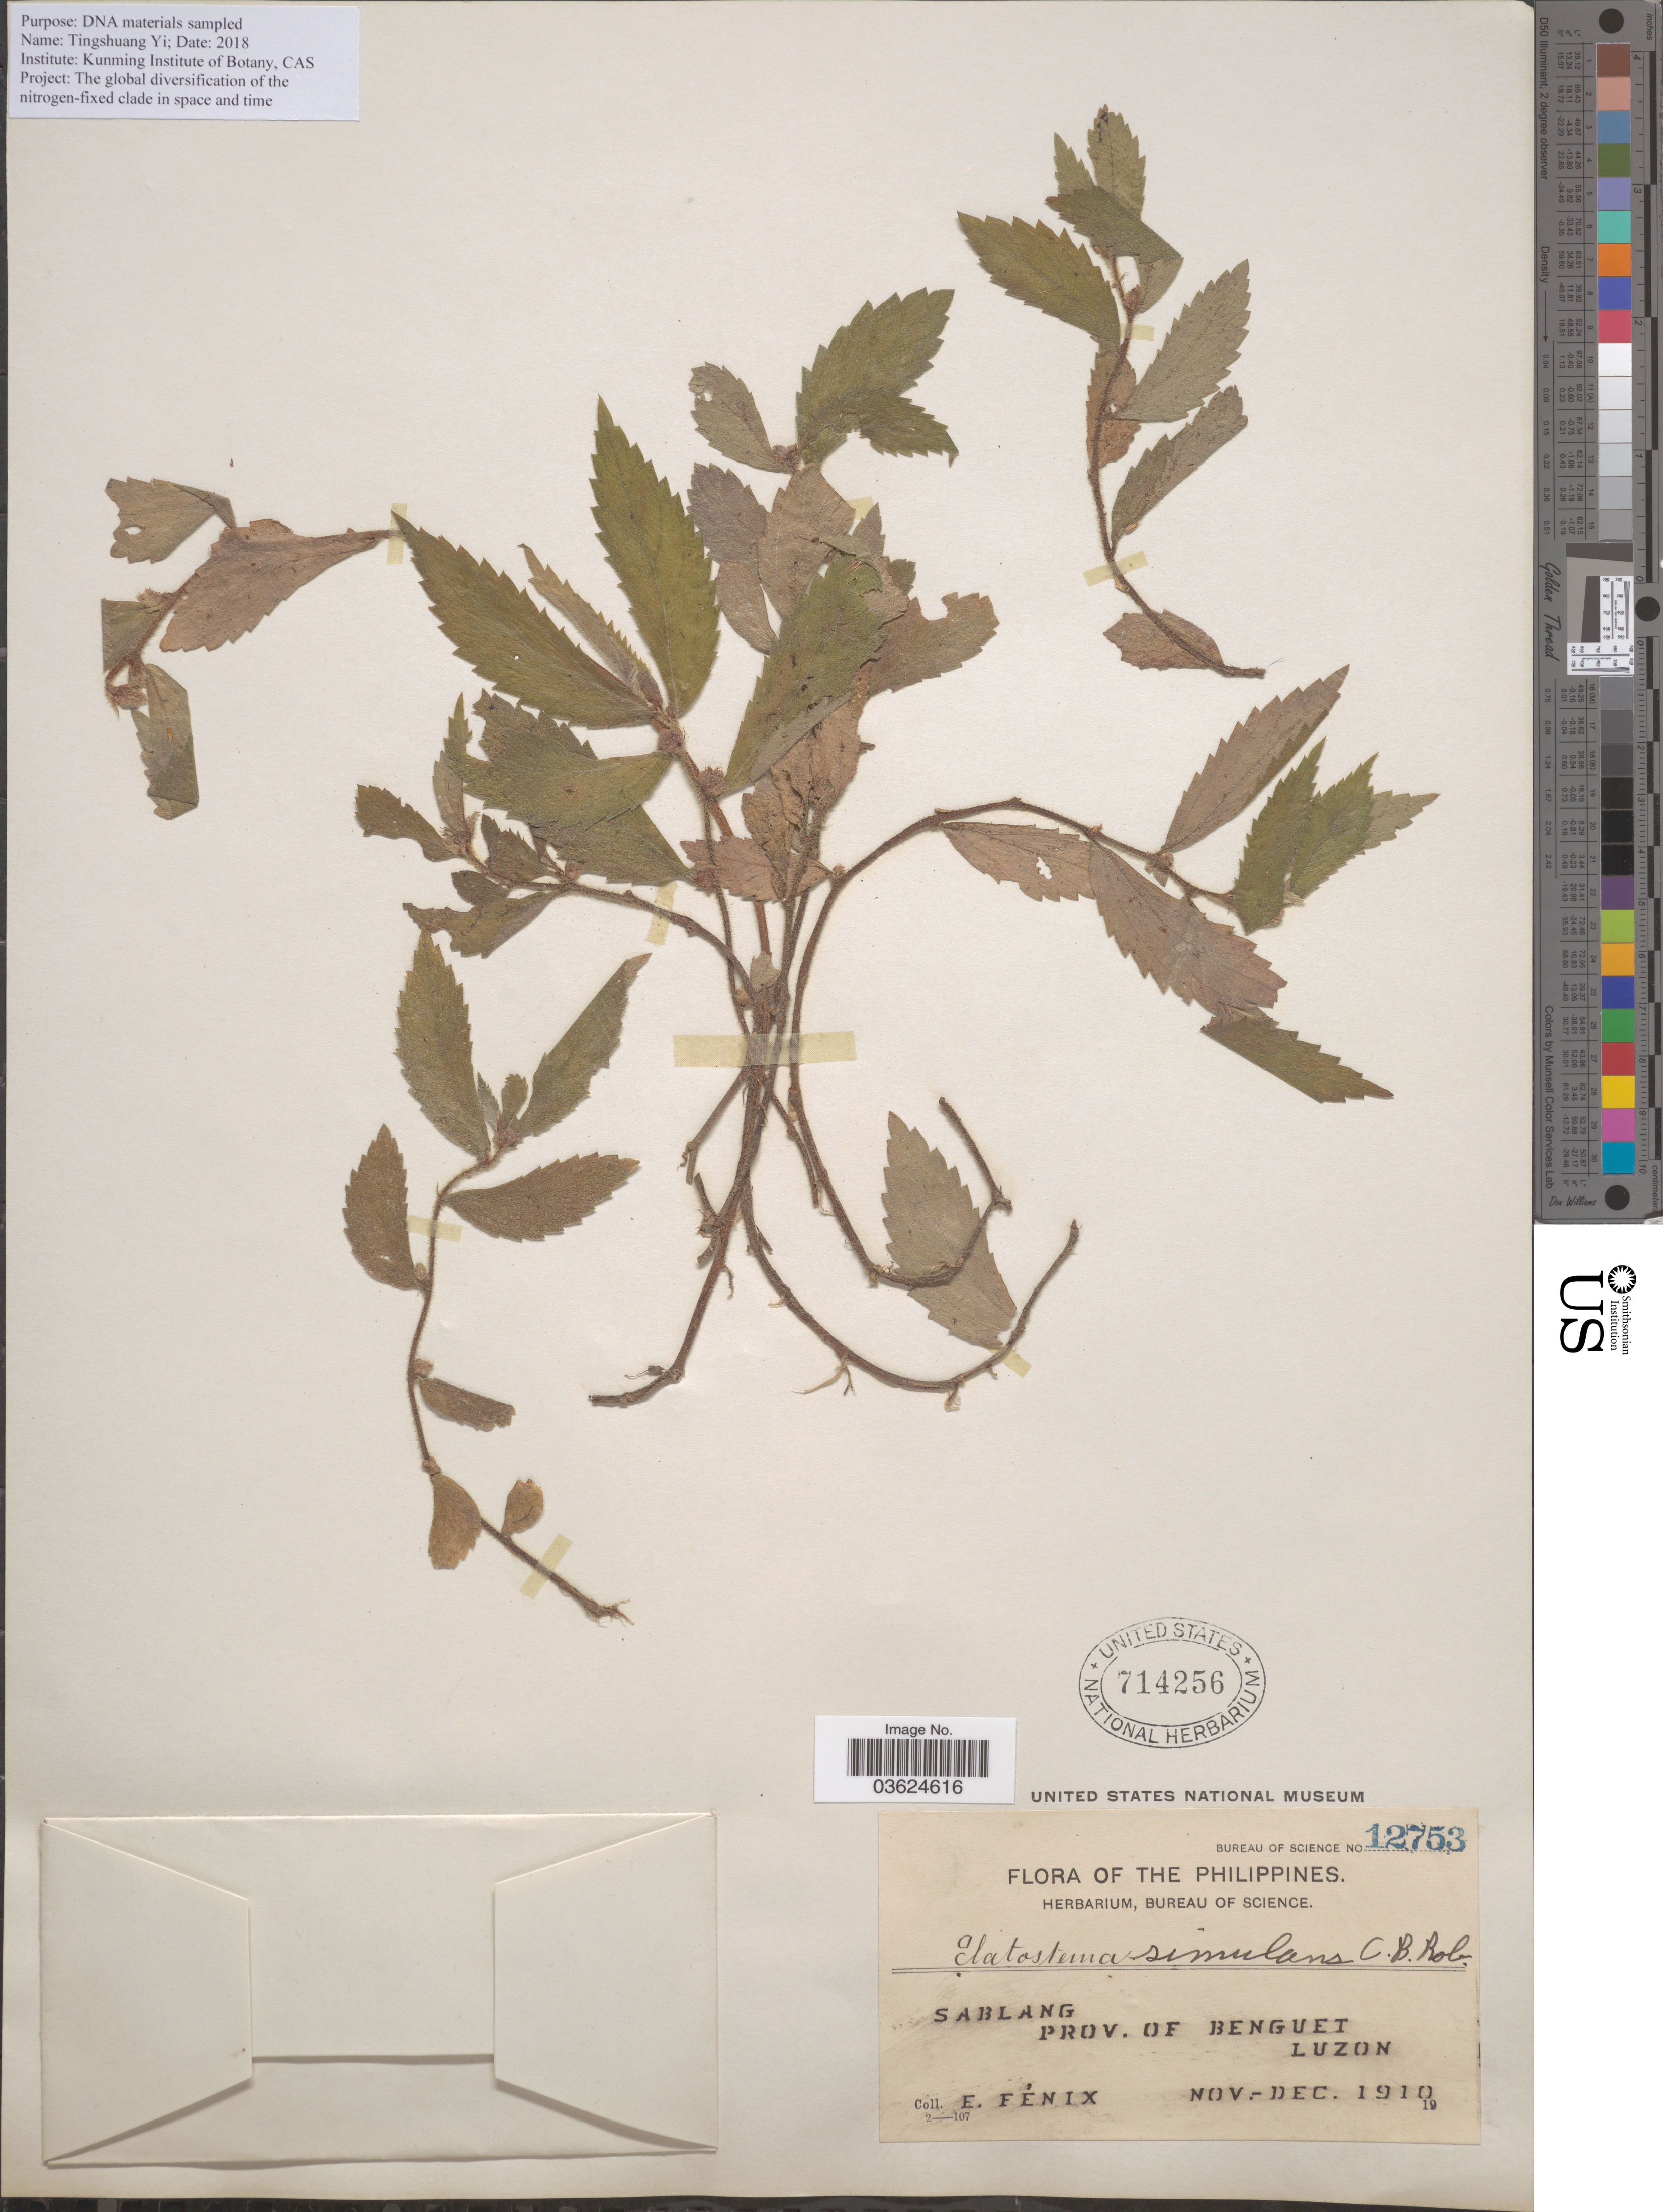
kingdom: Plantae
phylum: Tracheophyta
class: Magnoliopsida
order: Rosales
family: Urticaceae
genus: Elatostema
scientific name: Elatostema simulans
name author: C.B. Rob.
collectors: E. Fénix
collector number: Bureau of Science 12753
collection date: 1910-11/1910-12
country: Philippines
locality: Sablang. Prov. of Benguet. Luzon.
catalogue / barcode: US 714256